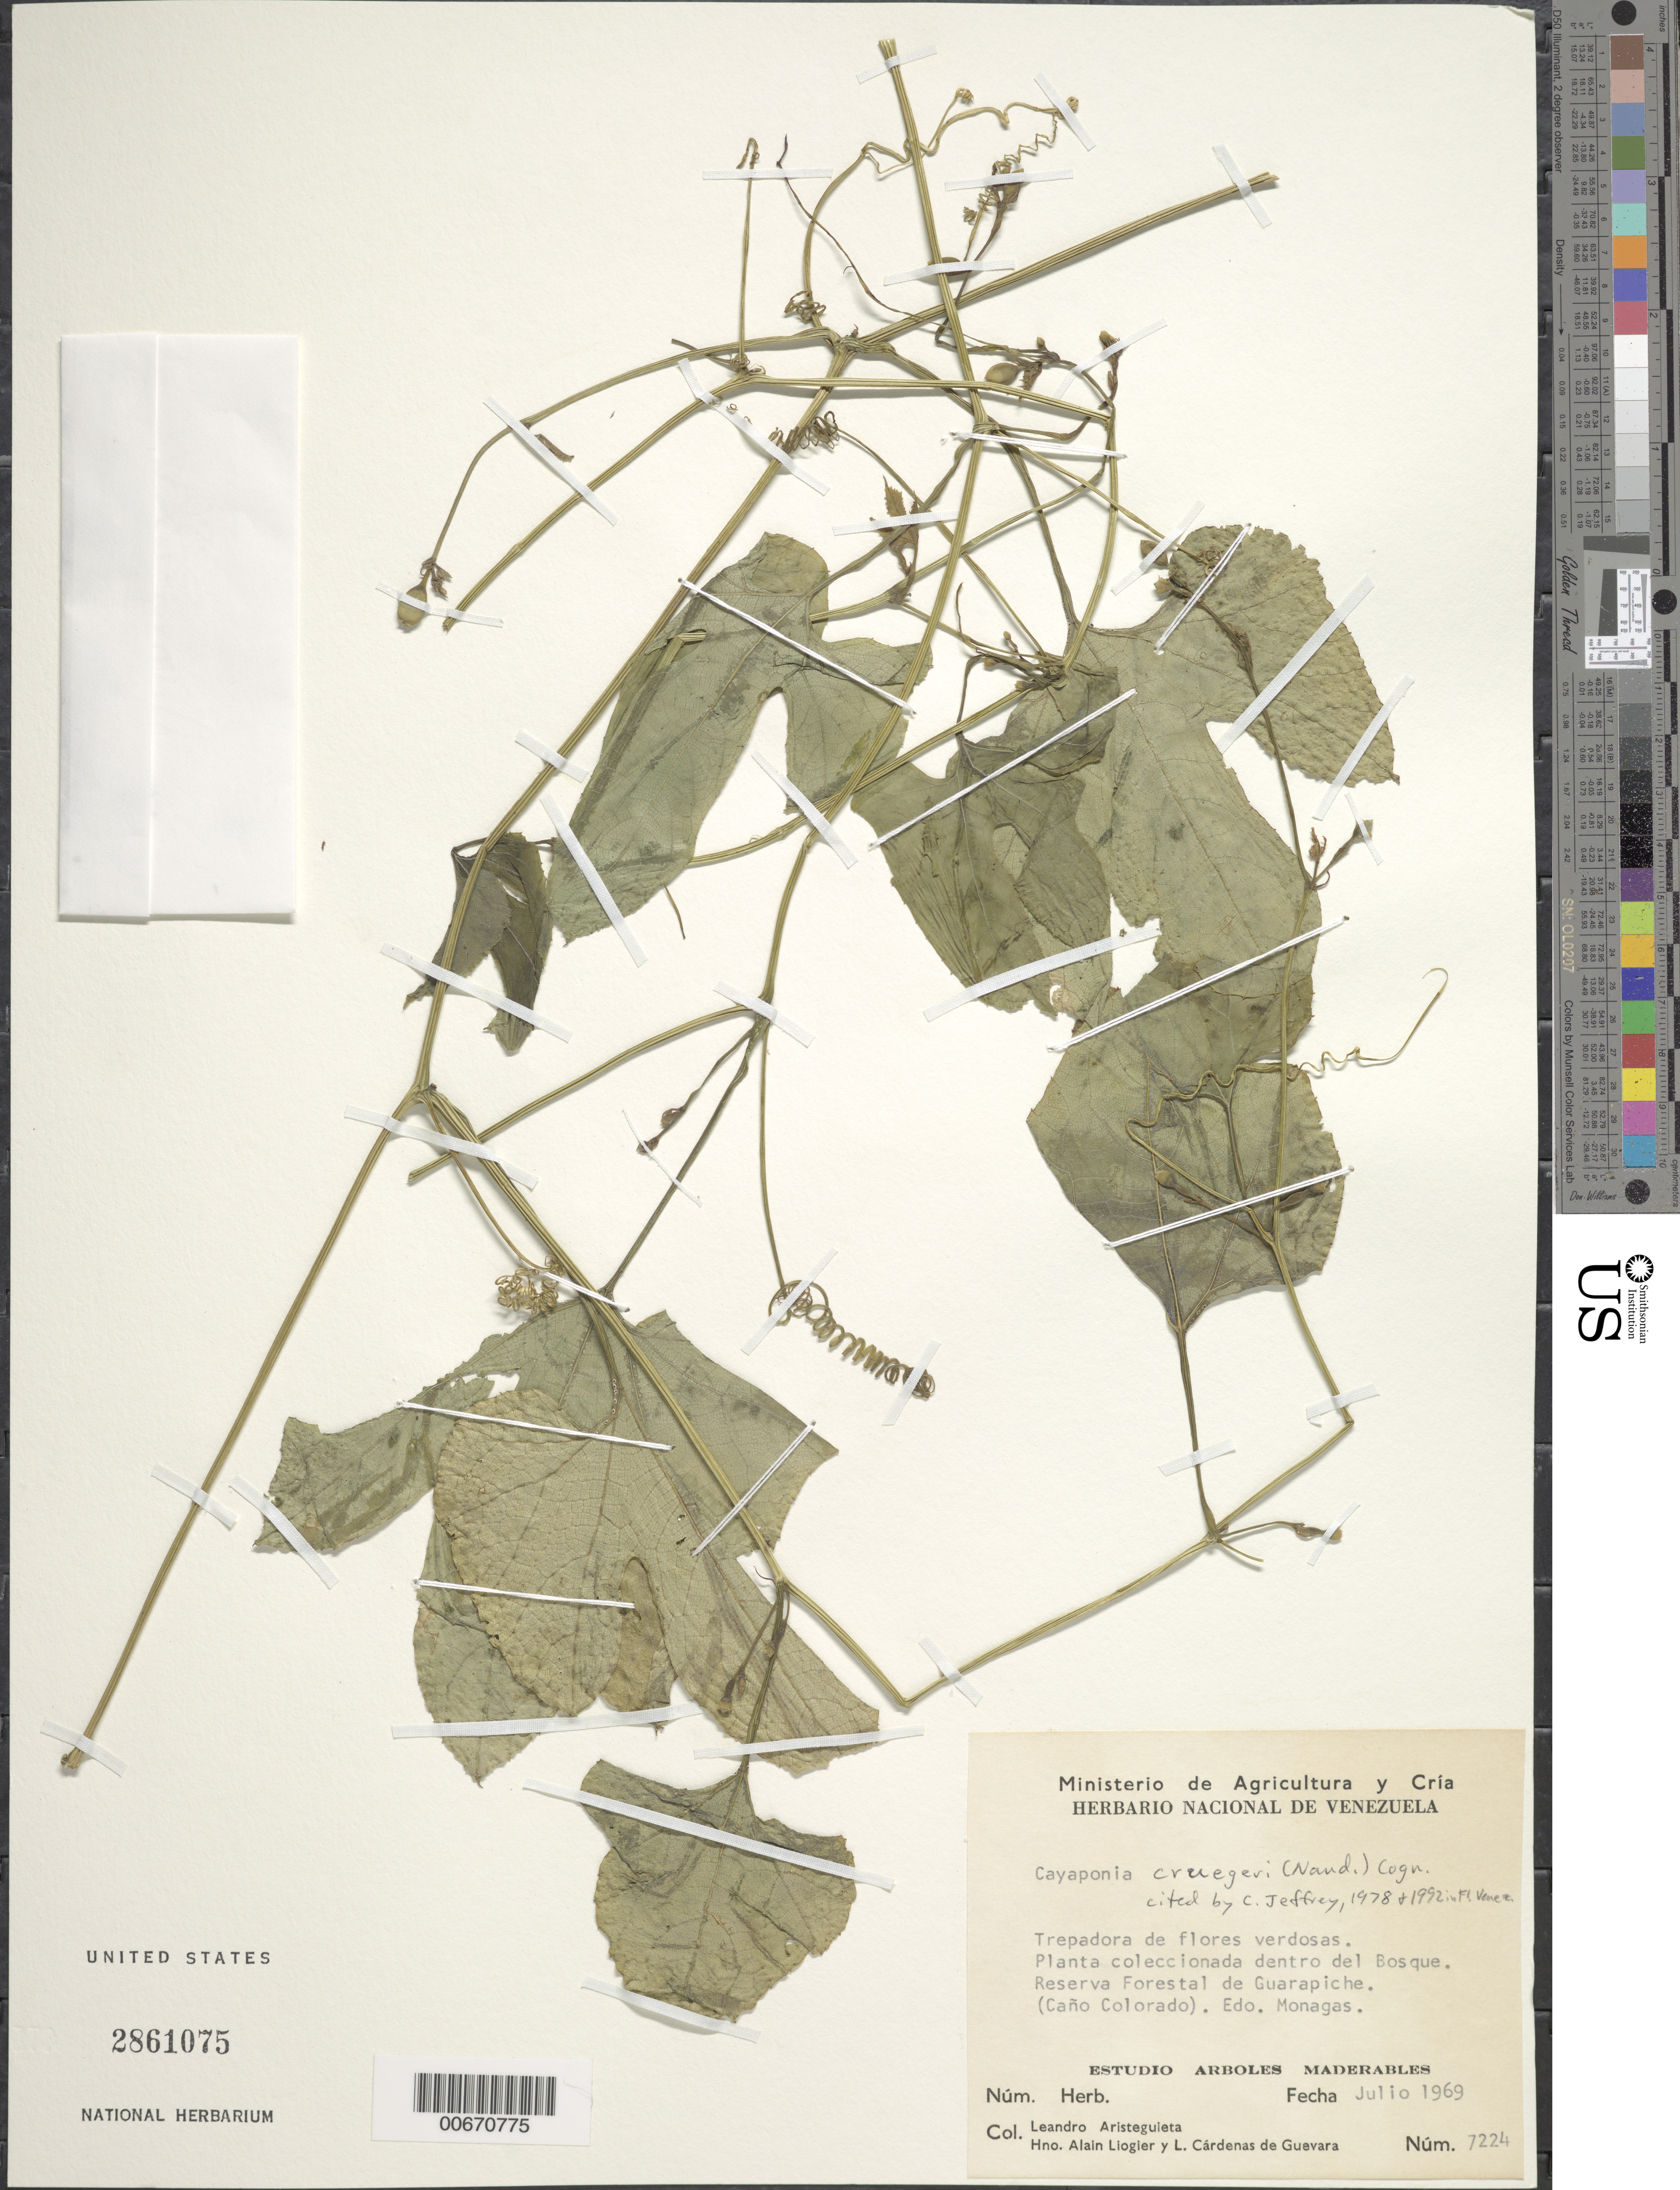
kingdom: Plantae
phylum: Tracheophyta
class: Magnoliopsida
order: Cucurbitales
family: Cucurbitaceae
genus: Cayaponia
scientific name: Cayaponia cruegeri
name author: (Naudin) Cogn.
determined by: Jeffrey, C.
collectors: L. Aristeguieta, A. H. Liogier & L. De Guevara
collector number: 7224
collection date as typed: Jul-69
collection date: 1969-07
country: Venezuela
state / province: Monagas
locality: Reserva Forestal de Guarapiche, (Caño Colorado), Estudio Arboles Maderables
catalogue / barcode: US 2861075